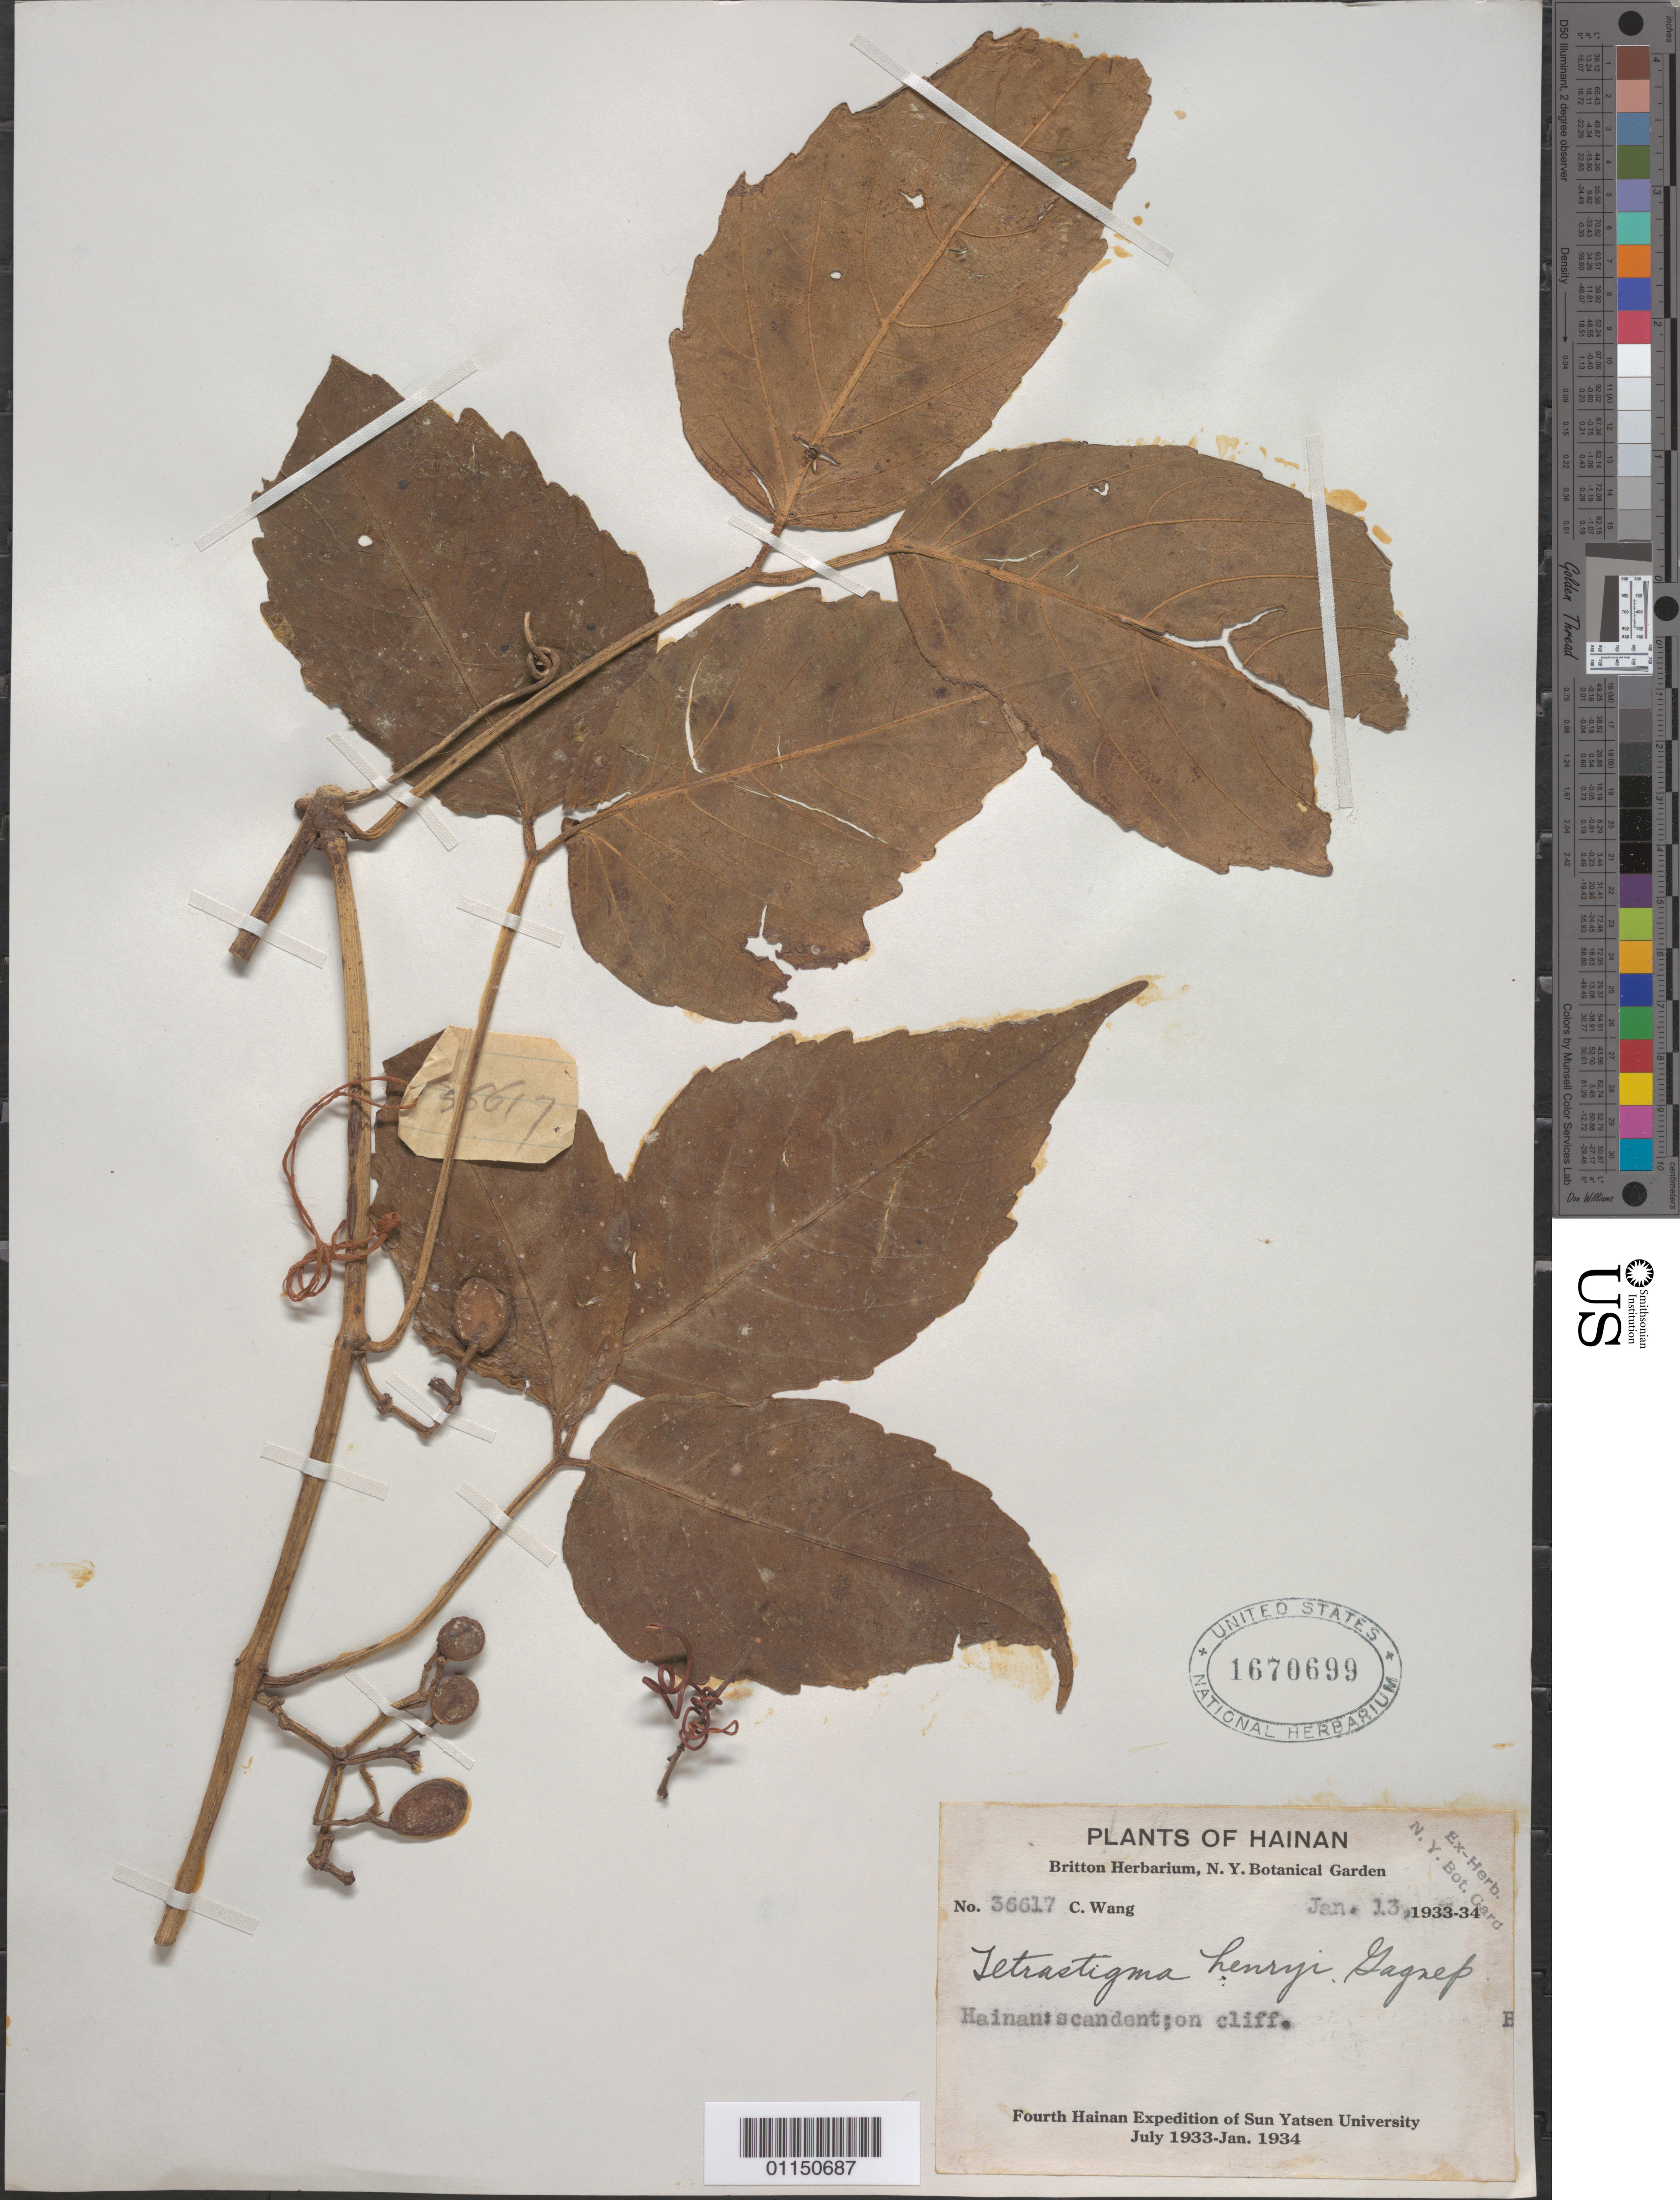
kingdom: Plantae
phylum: Tracheophyta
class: Magnoliopsida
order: Vitales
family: Vitaceae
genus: Tetrastigma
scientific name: Tetrastigma henryi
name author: Gagnep.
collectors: C. Wang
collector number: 36617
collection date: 1933-01-13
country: China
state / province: Hainan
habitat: Scandent; on cliff.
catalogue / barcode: US 1670699